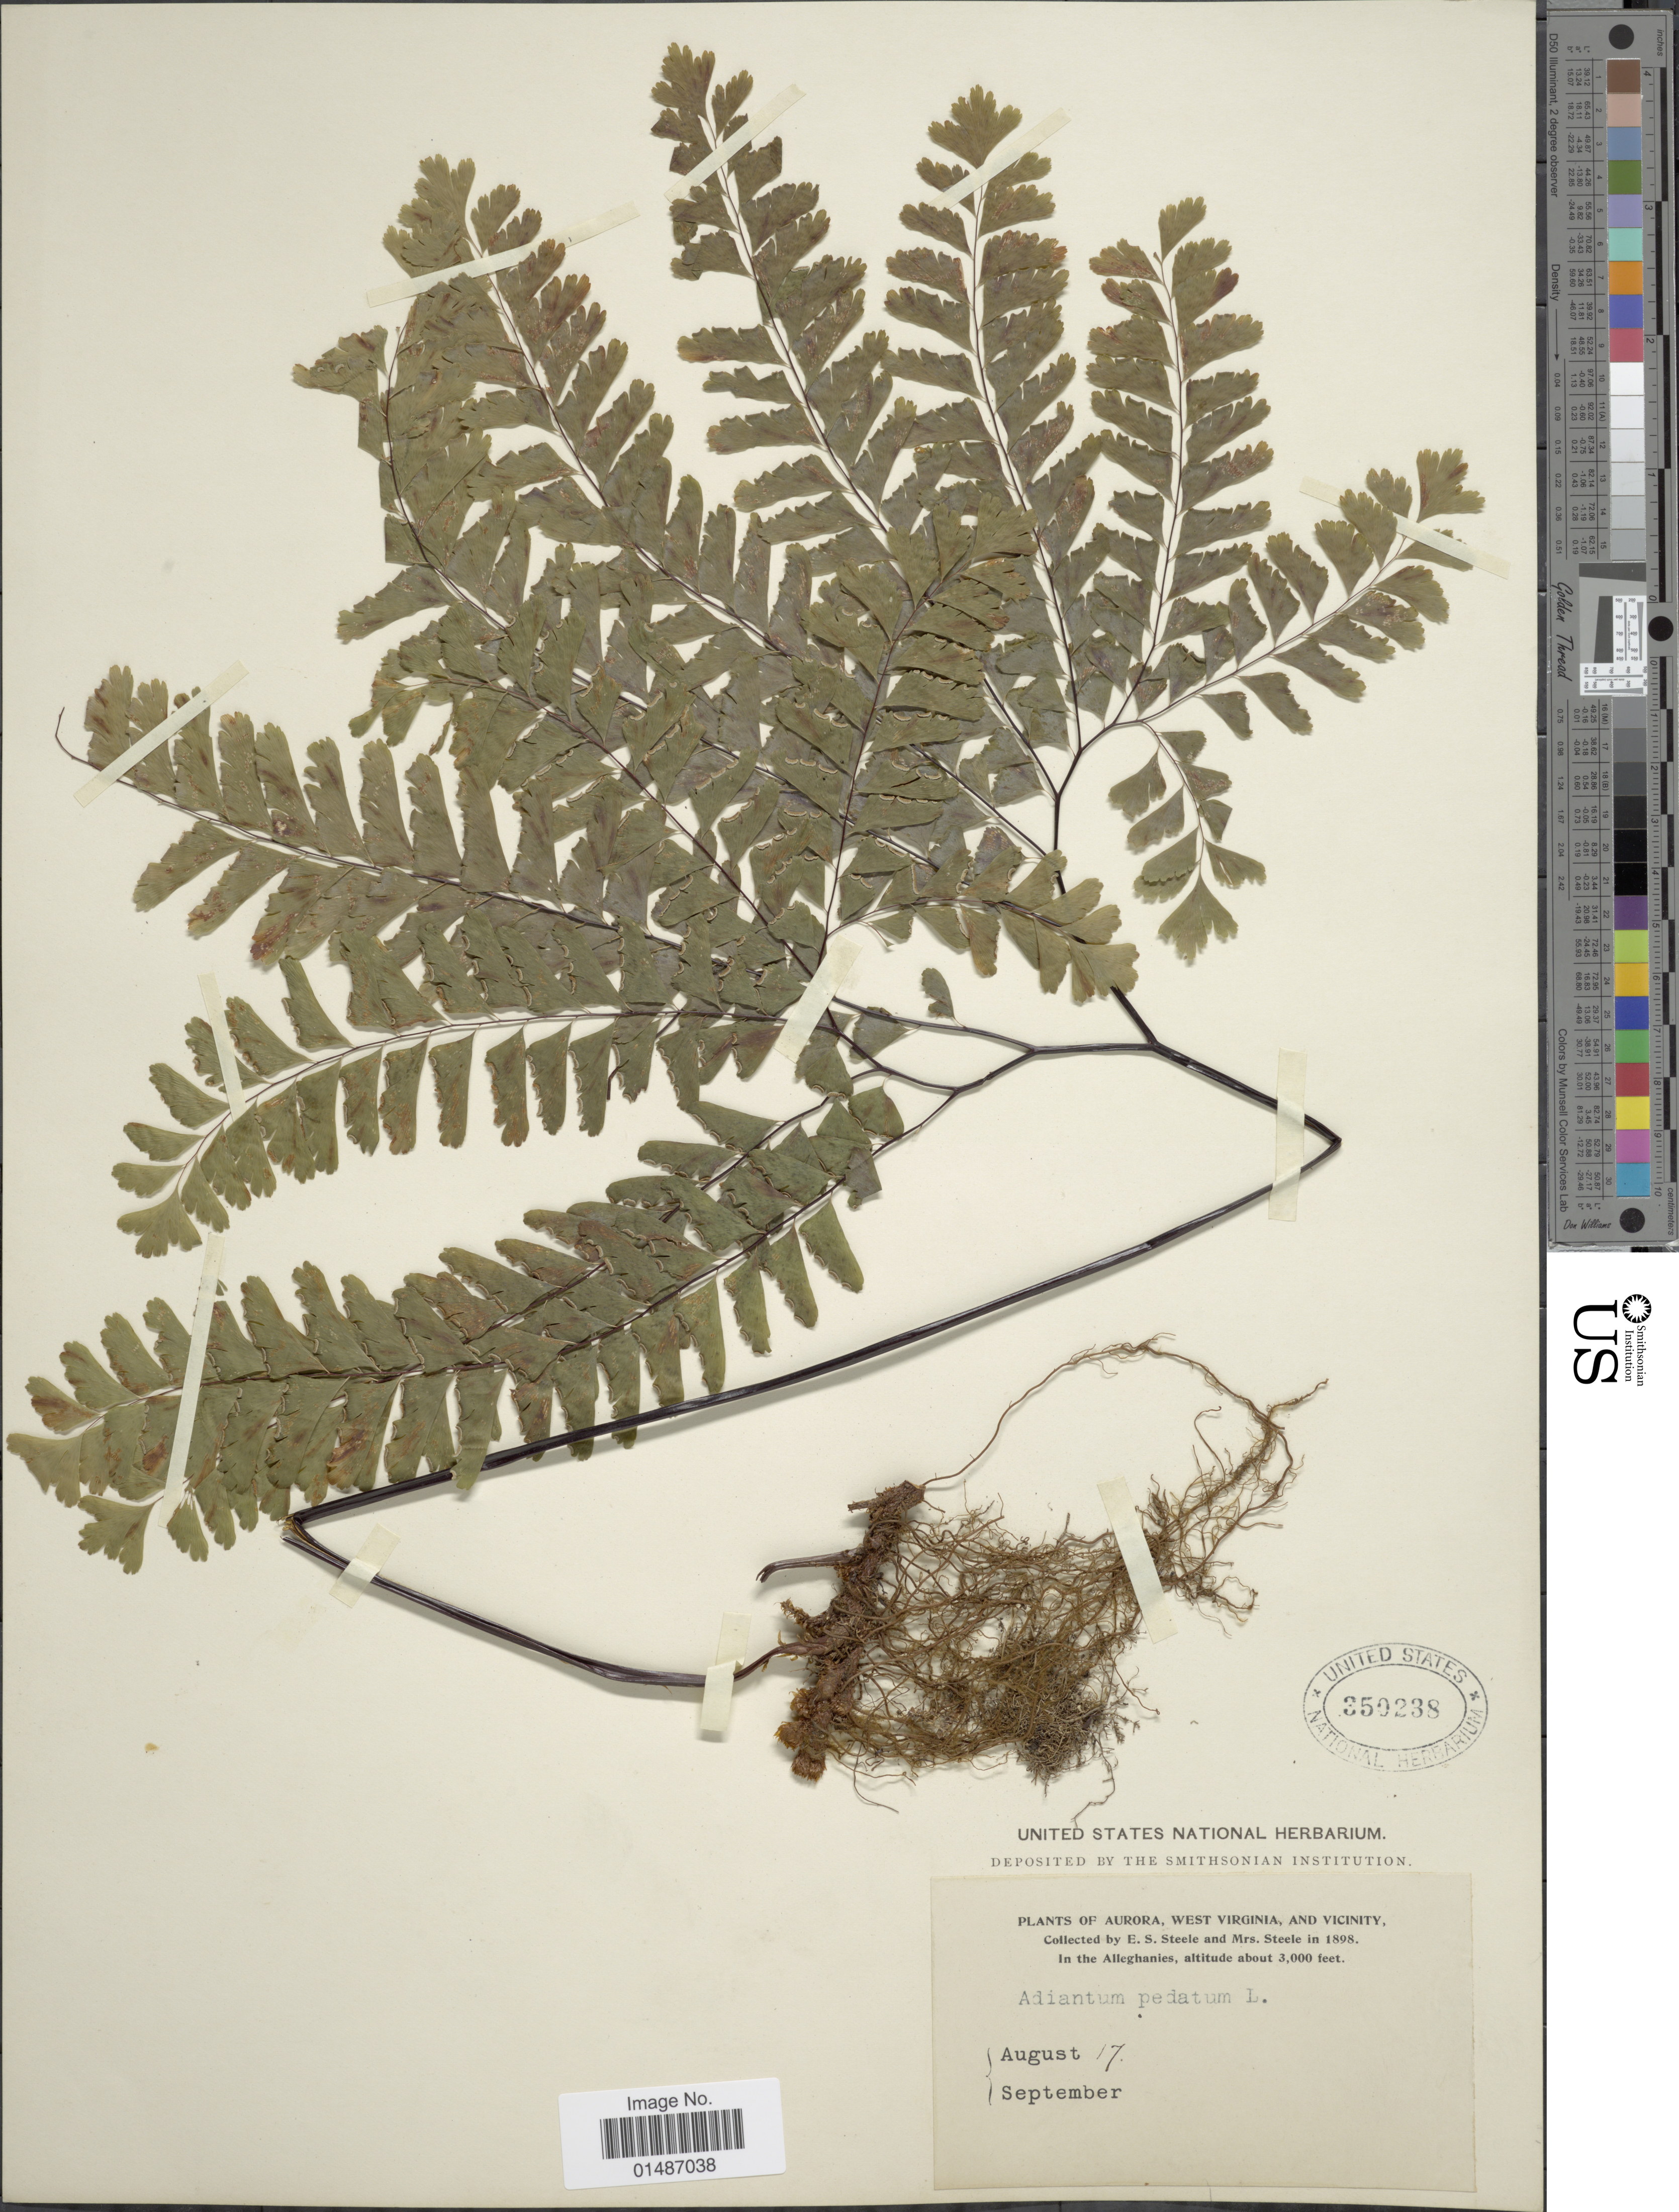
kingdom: Plantae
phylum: Tracheophyta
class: Polypodiopsida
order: Polypodiales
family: Pteridaceae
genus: Adiantum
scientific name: Adiantum pedatum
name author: L.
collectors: E. Steele & Mrs. E. S. Steele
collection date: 1898-08-17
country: United States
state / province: West Virginia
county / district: Preston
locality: Aurora, West Virginia, and Vicinity. In the Alleghanies.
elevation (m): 914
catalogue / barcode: US 350238